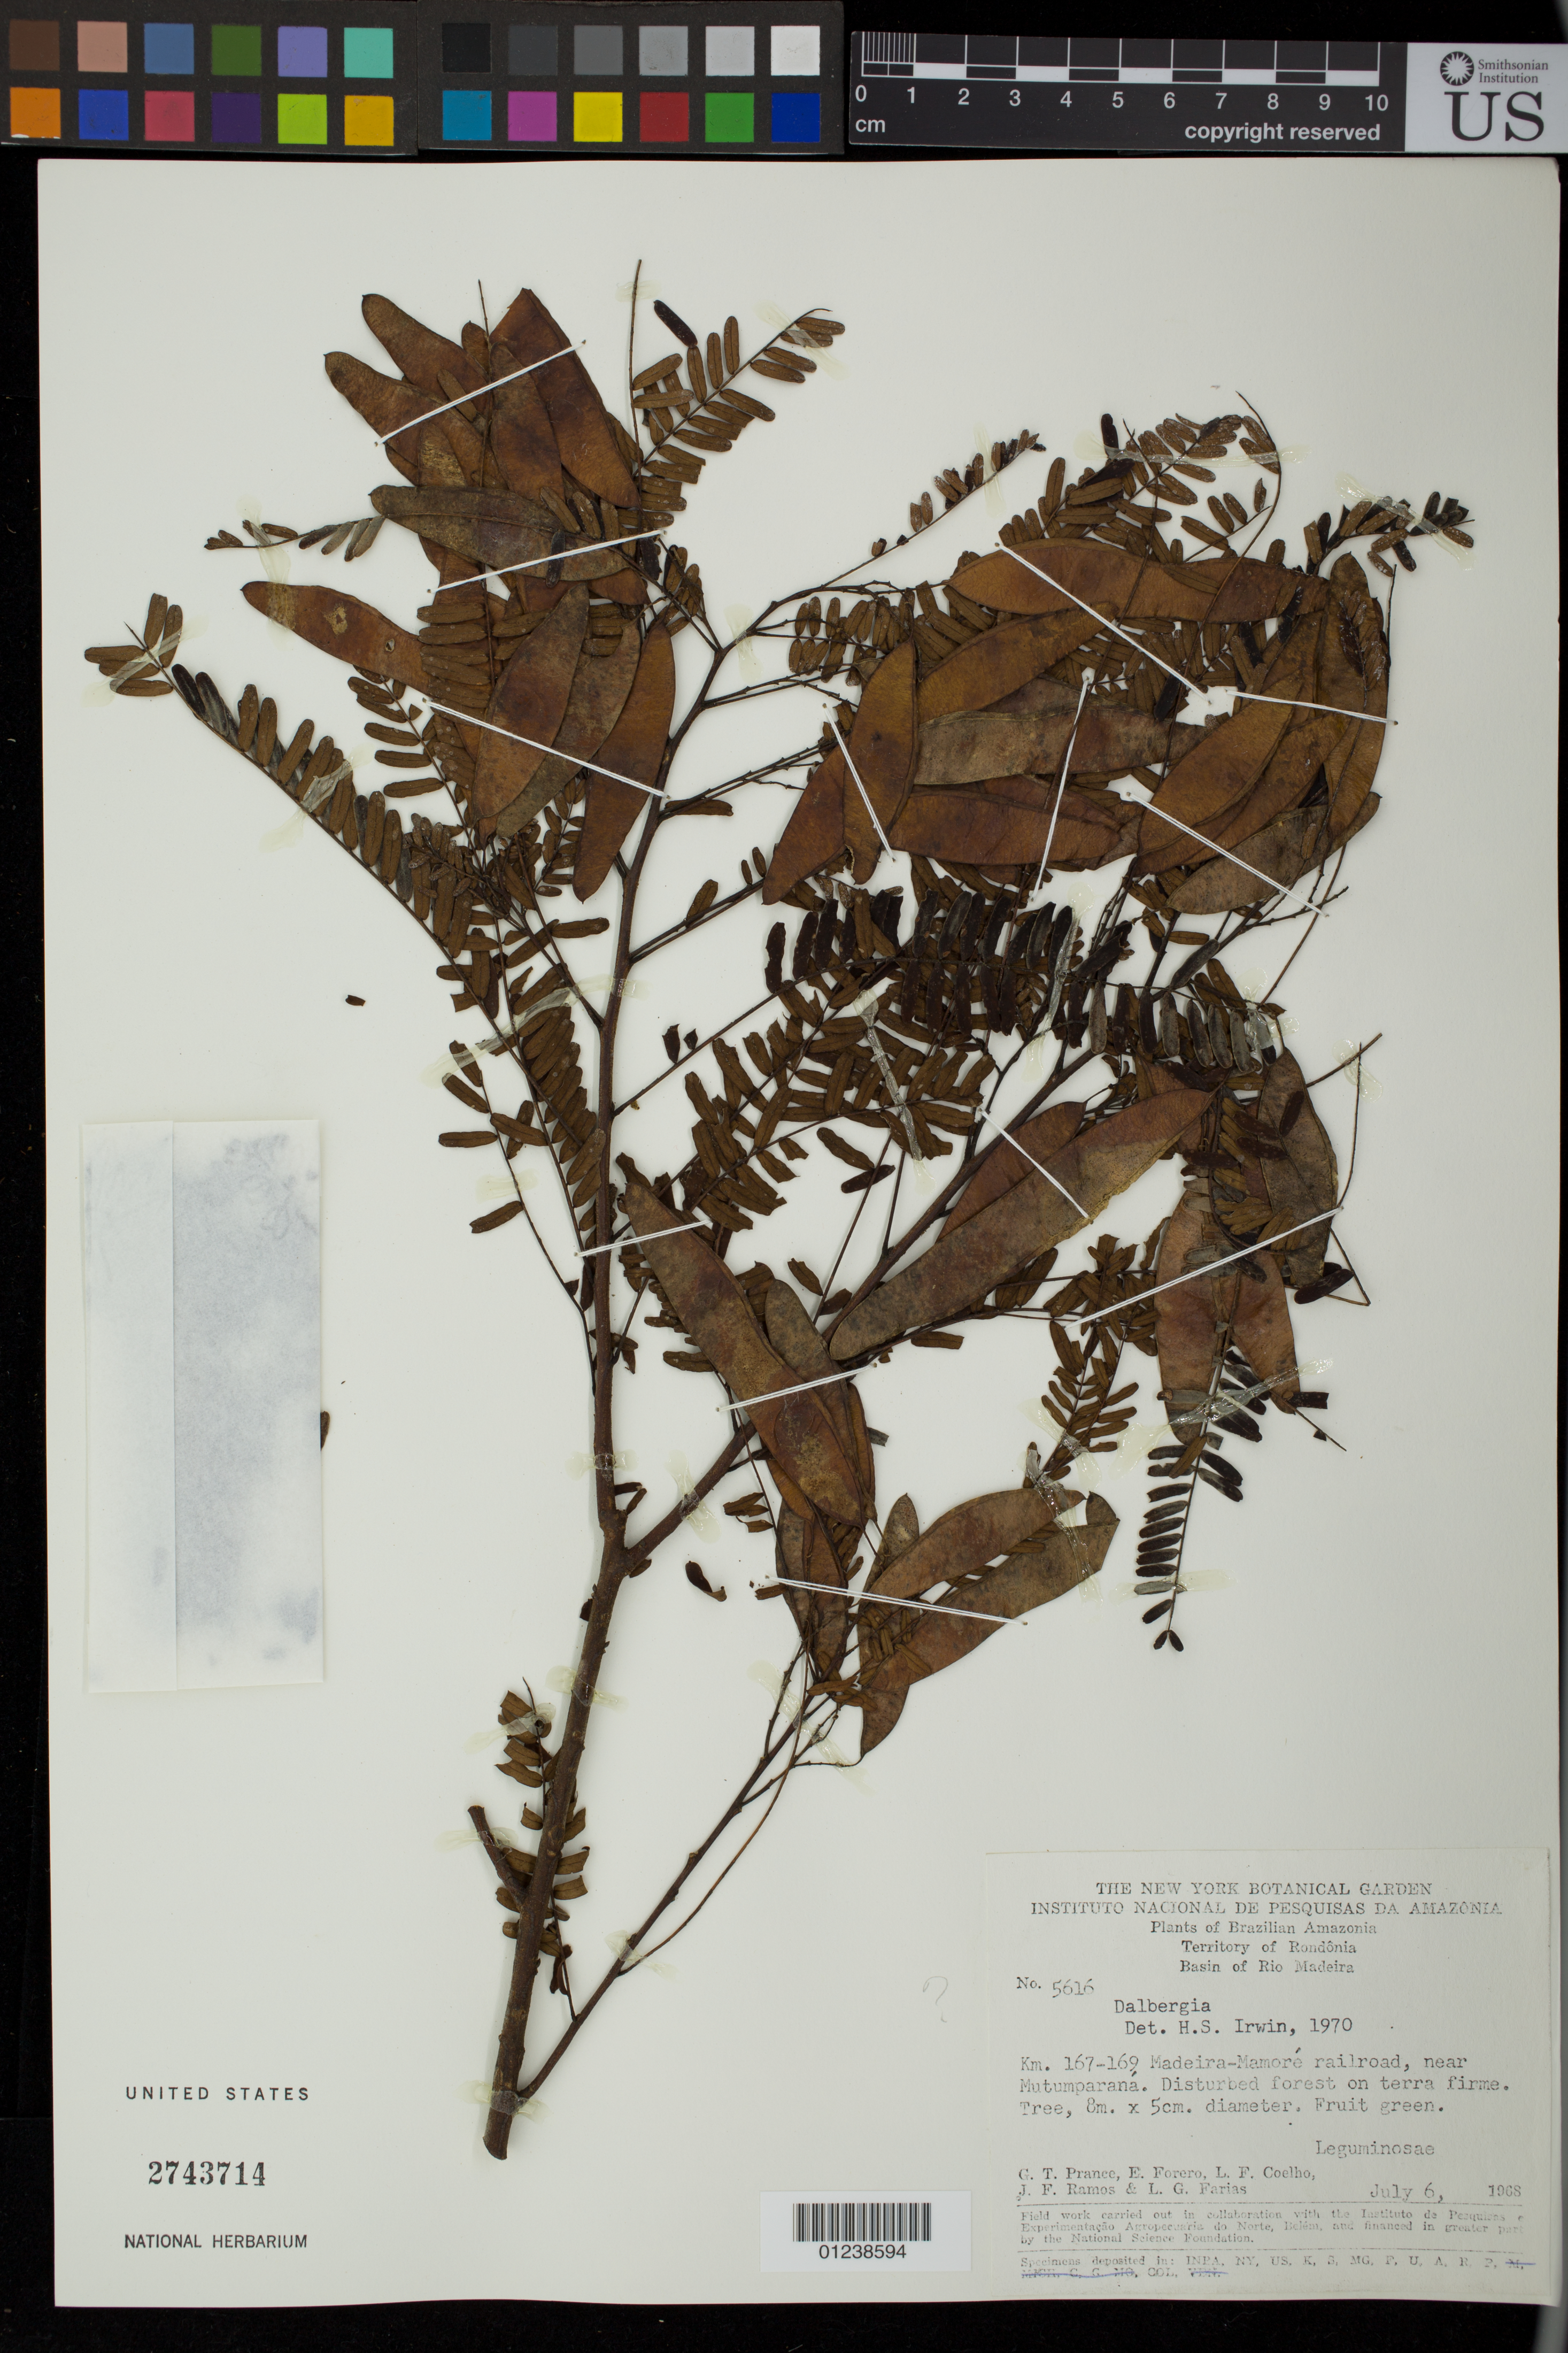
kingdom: Plantae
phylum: Tracheophyta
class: Magnoliopsida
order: Fabales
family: Fabaceae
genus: Dalbergia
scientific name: Dalbergia sp.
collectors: G. T. Prance, E. Forero, L. F. Coelho, J. F. Ramos & L. G. Farias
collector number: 5616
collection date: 1968-07-06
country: Brazil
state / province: Rondonia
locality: Km. 167-169 Madeira-Mamore railroad, near Mutumparana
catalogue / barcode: US 2743714